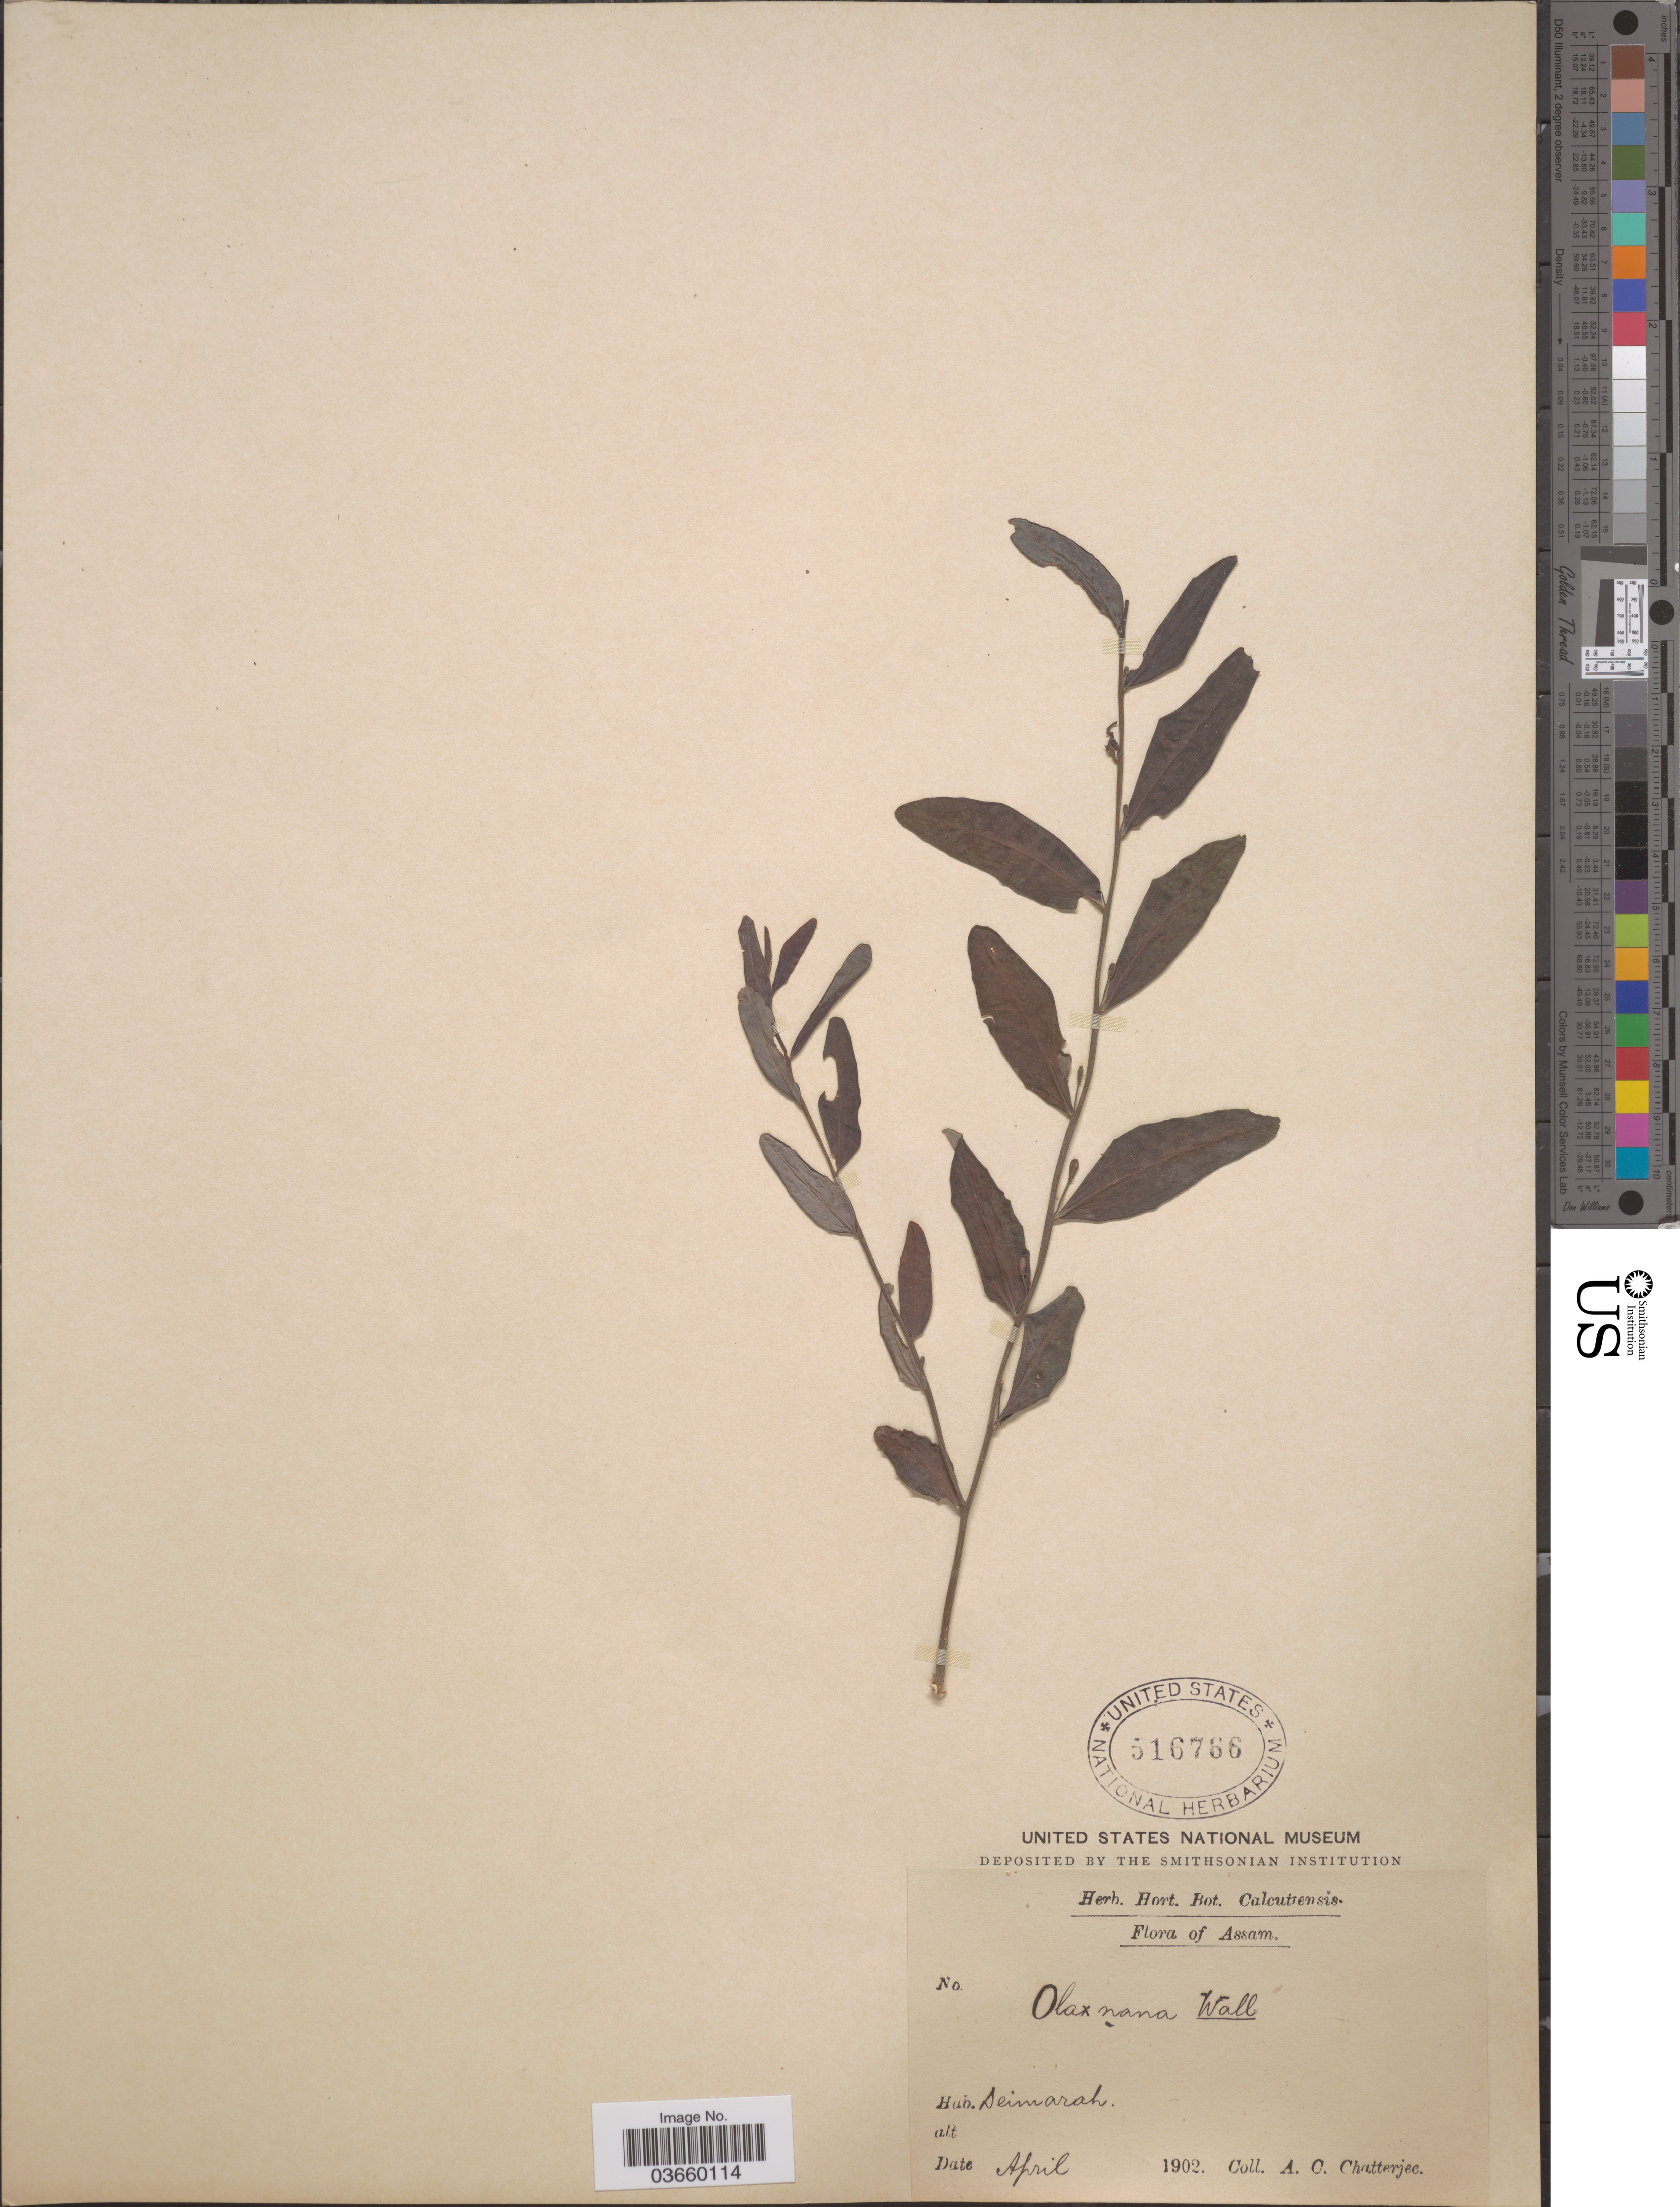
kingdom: Plantae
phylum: Tracheophyta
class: Magnoliopsida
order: Santalales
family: Olacaceae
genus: Olax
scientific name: Olax nana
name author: Wall. ex Benth.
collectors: A. Chatterjee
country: India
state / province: Assam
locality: Seimarah.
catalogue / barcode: US 516766